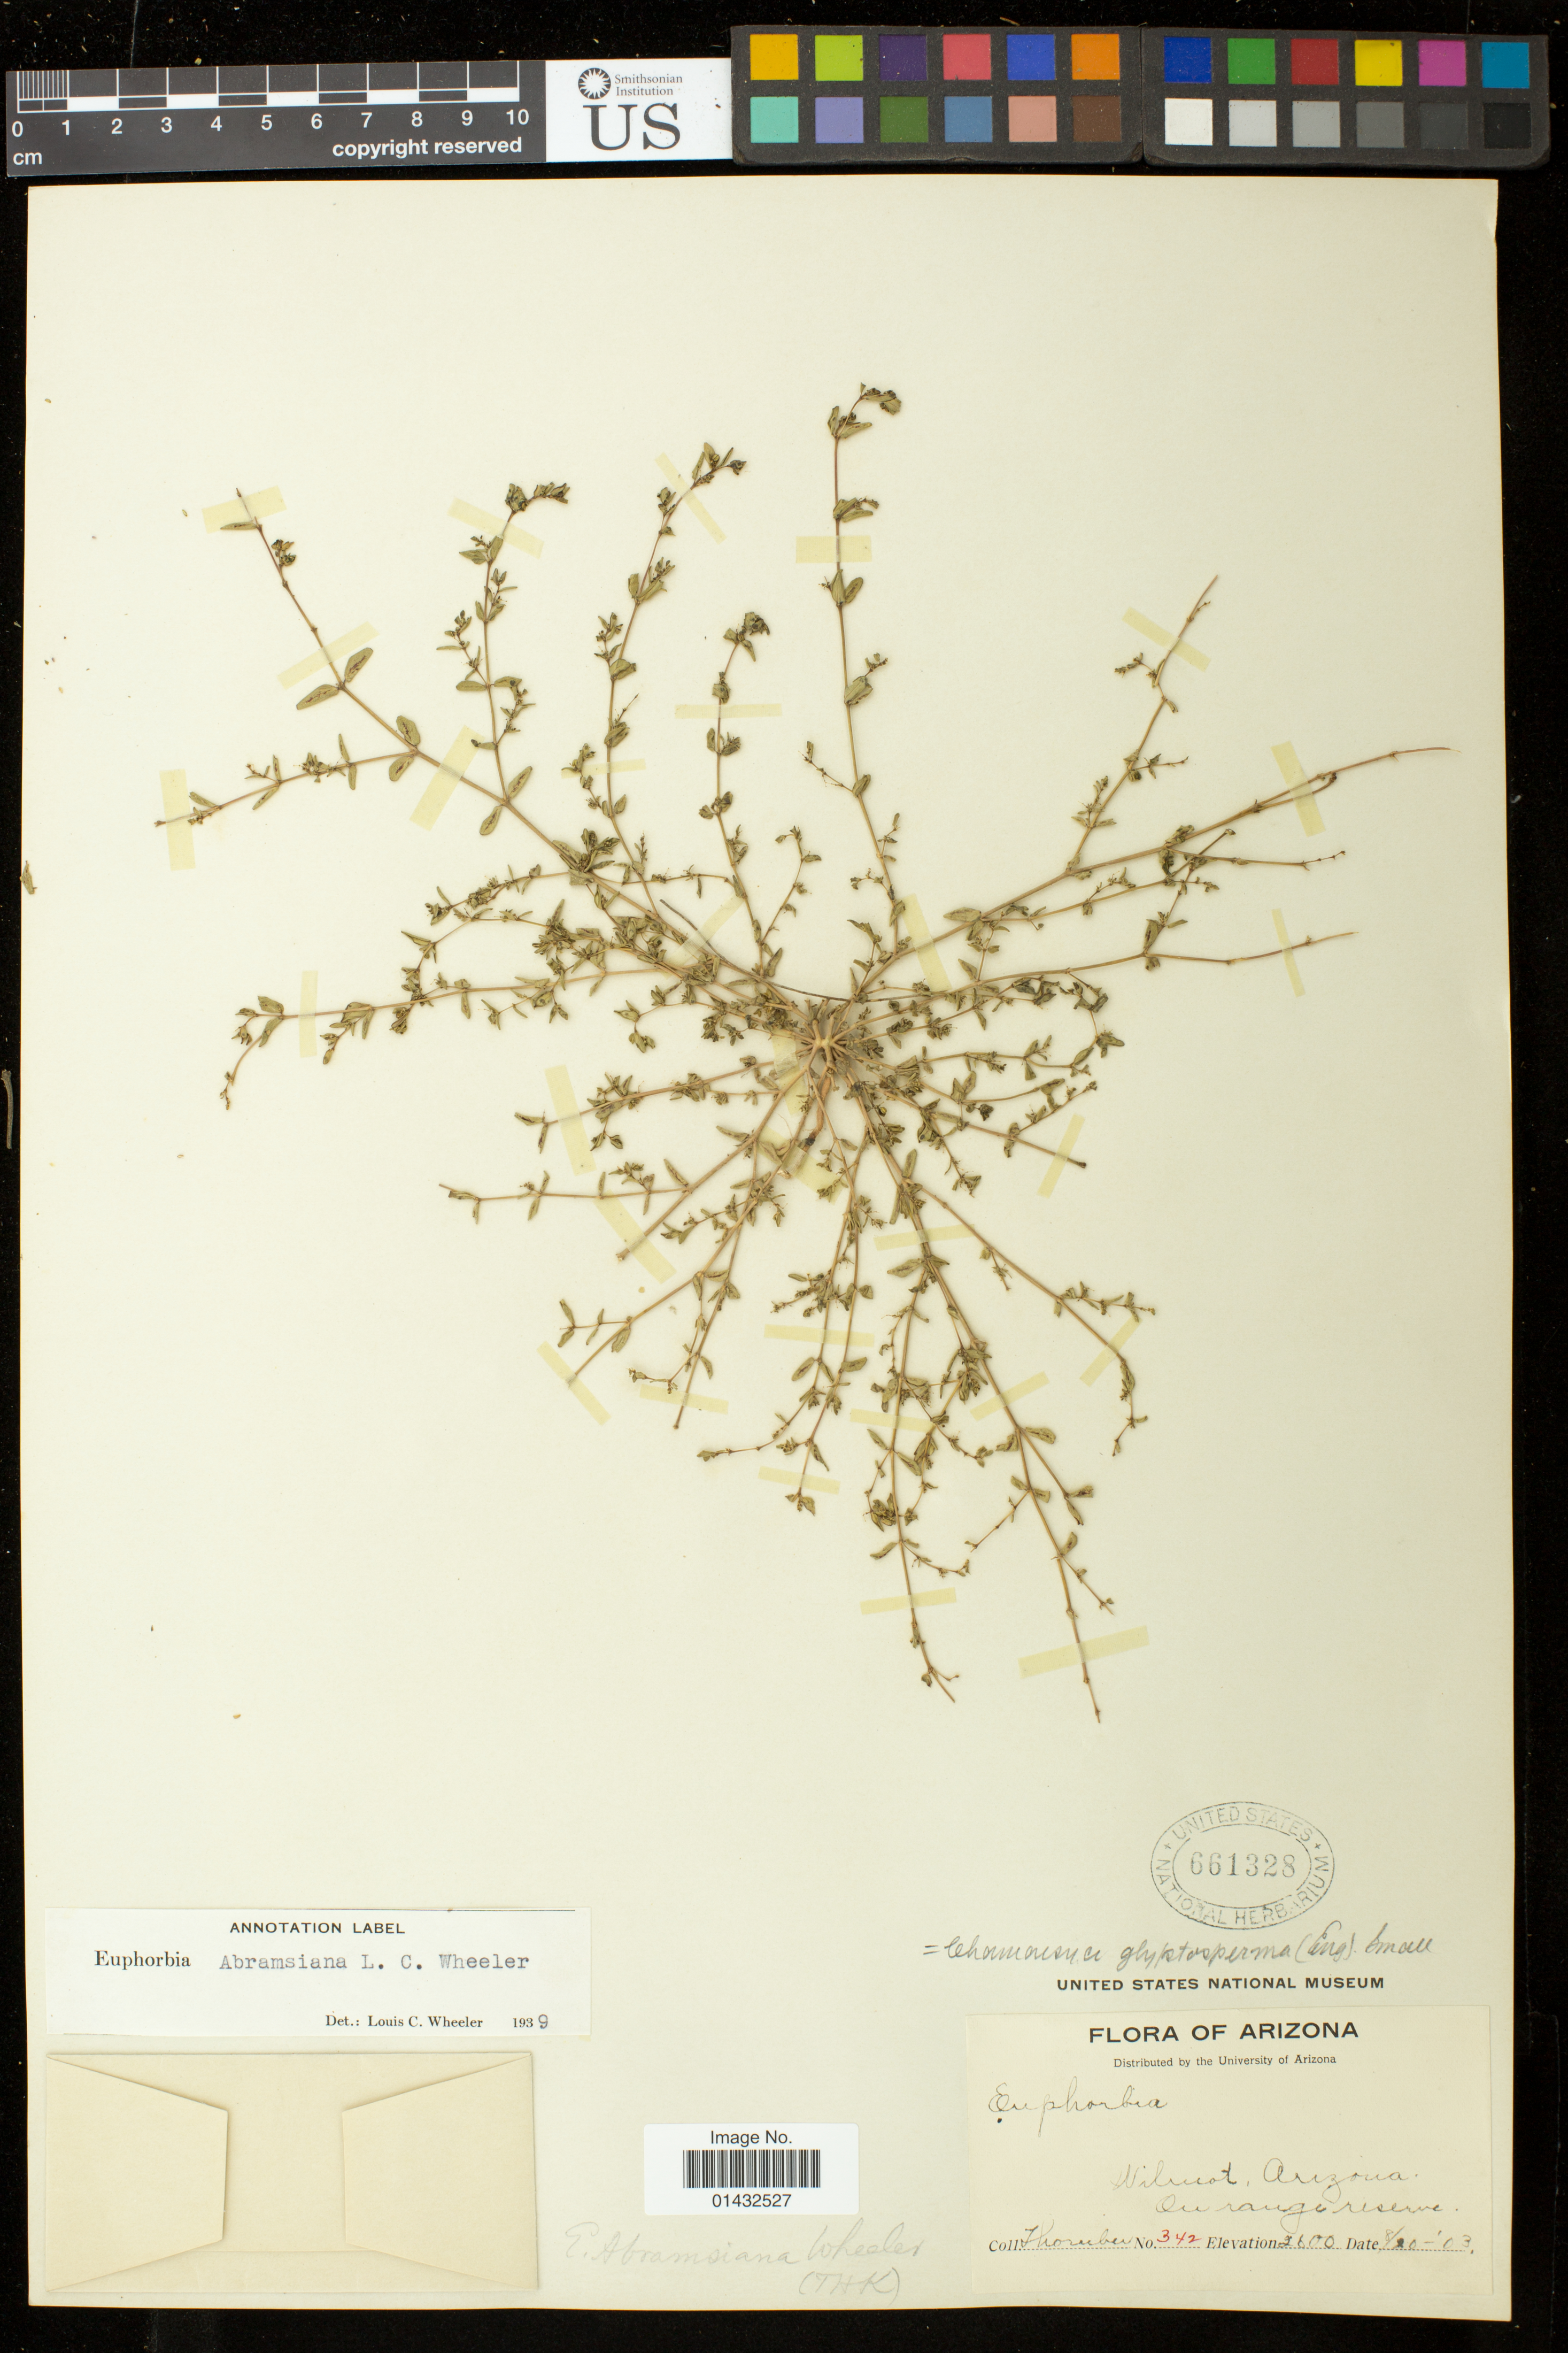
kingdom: Plantae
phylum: Tracheophyta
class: Magnoliopsida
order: Malpighiales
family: Euphorbiaceae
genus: Euphorbia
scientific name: Euphorbia abramsiana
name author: L.C. Wheeler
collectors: J. Thornber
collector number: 342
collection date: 1903-08-20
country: United States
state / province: Arizona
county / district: Pima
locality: Wilmot. On range reserve.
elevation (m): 792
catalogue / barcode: US 661328